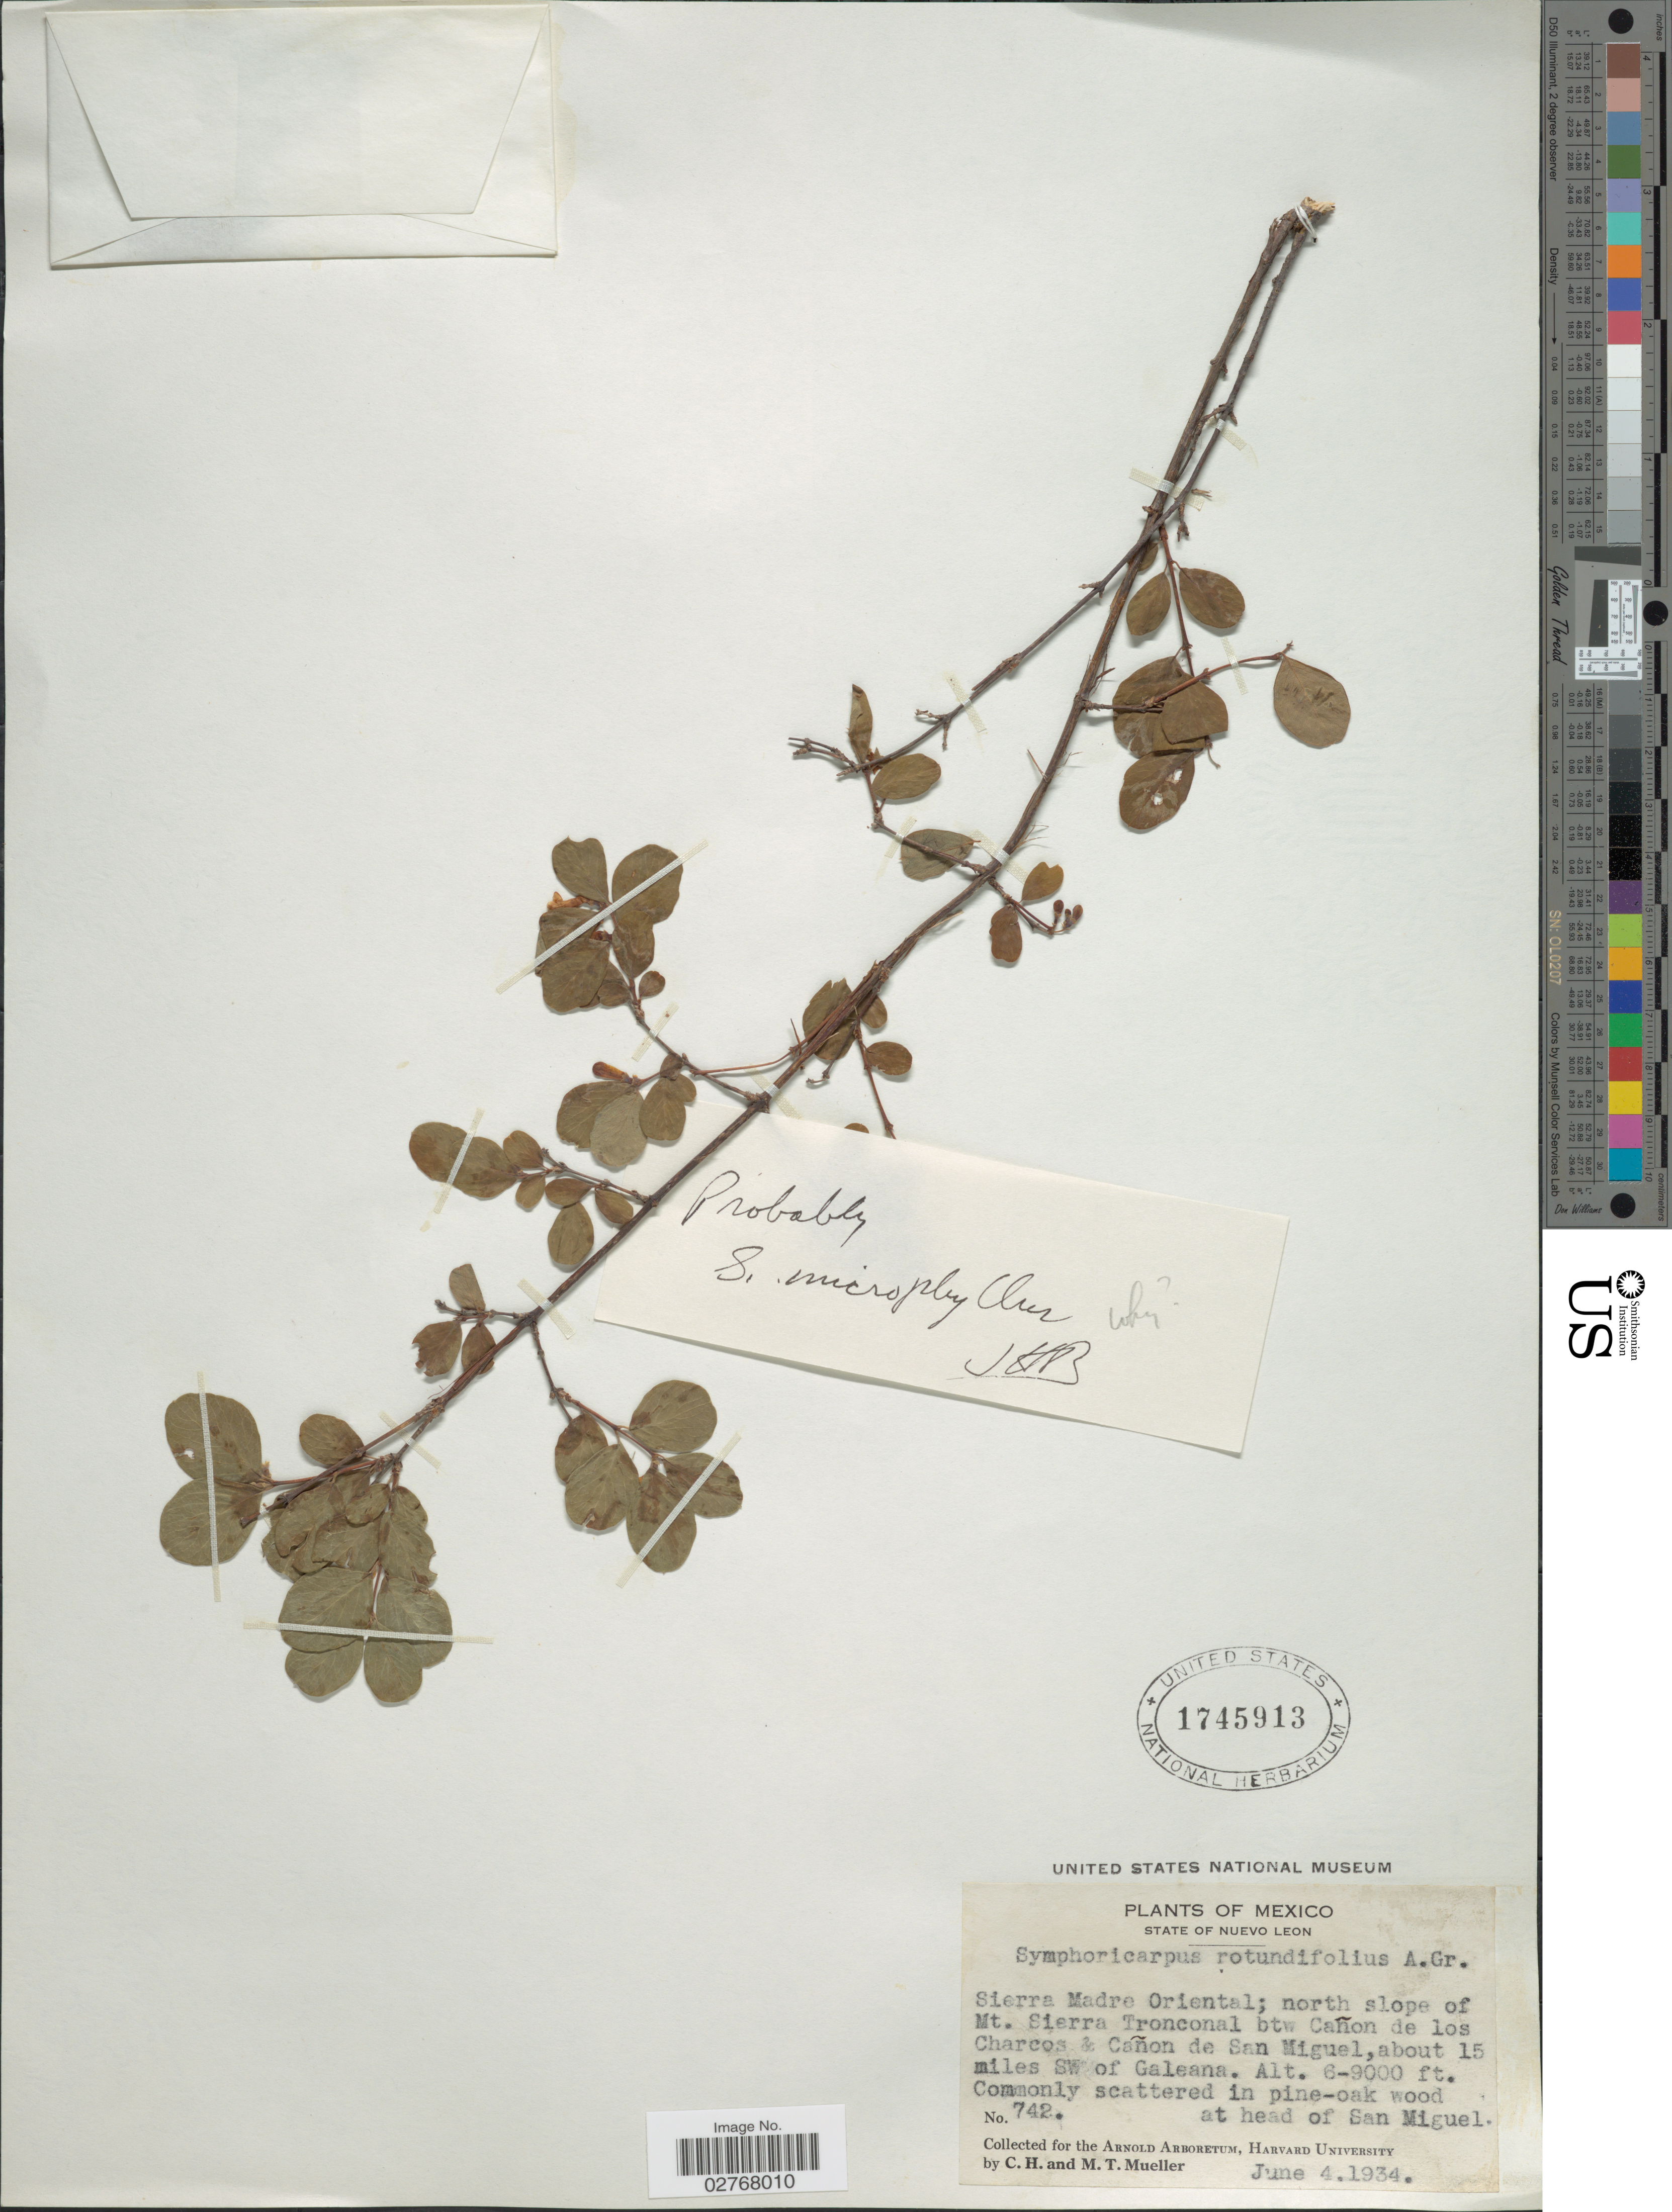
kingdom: Plantae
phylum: Tracheophyta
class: Magnoliopsida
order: Dipsacales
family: Caprifoliaceae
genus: Symphoricarpos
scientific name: Symphoricarpos microphyllus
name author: Kunth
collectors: C. H. Mueller & M. Mueller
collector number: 742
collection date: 1934-06-04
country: Mexico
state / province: Nuevo León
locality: Sierra Madre Oriental; north slope of Mt. Sierra Tronconal btw Canon de los Charcos & Canon de San Miguel, about 15 miles SW of Galeana, Commonly scattered in pine-oak wood at head of San Miguel.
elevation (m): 1829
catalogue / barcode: US 1745913